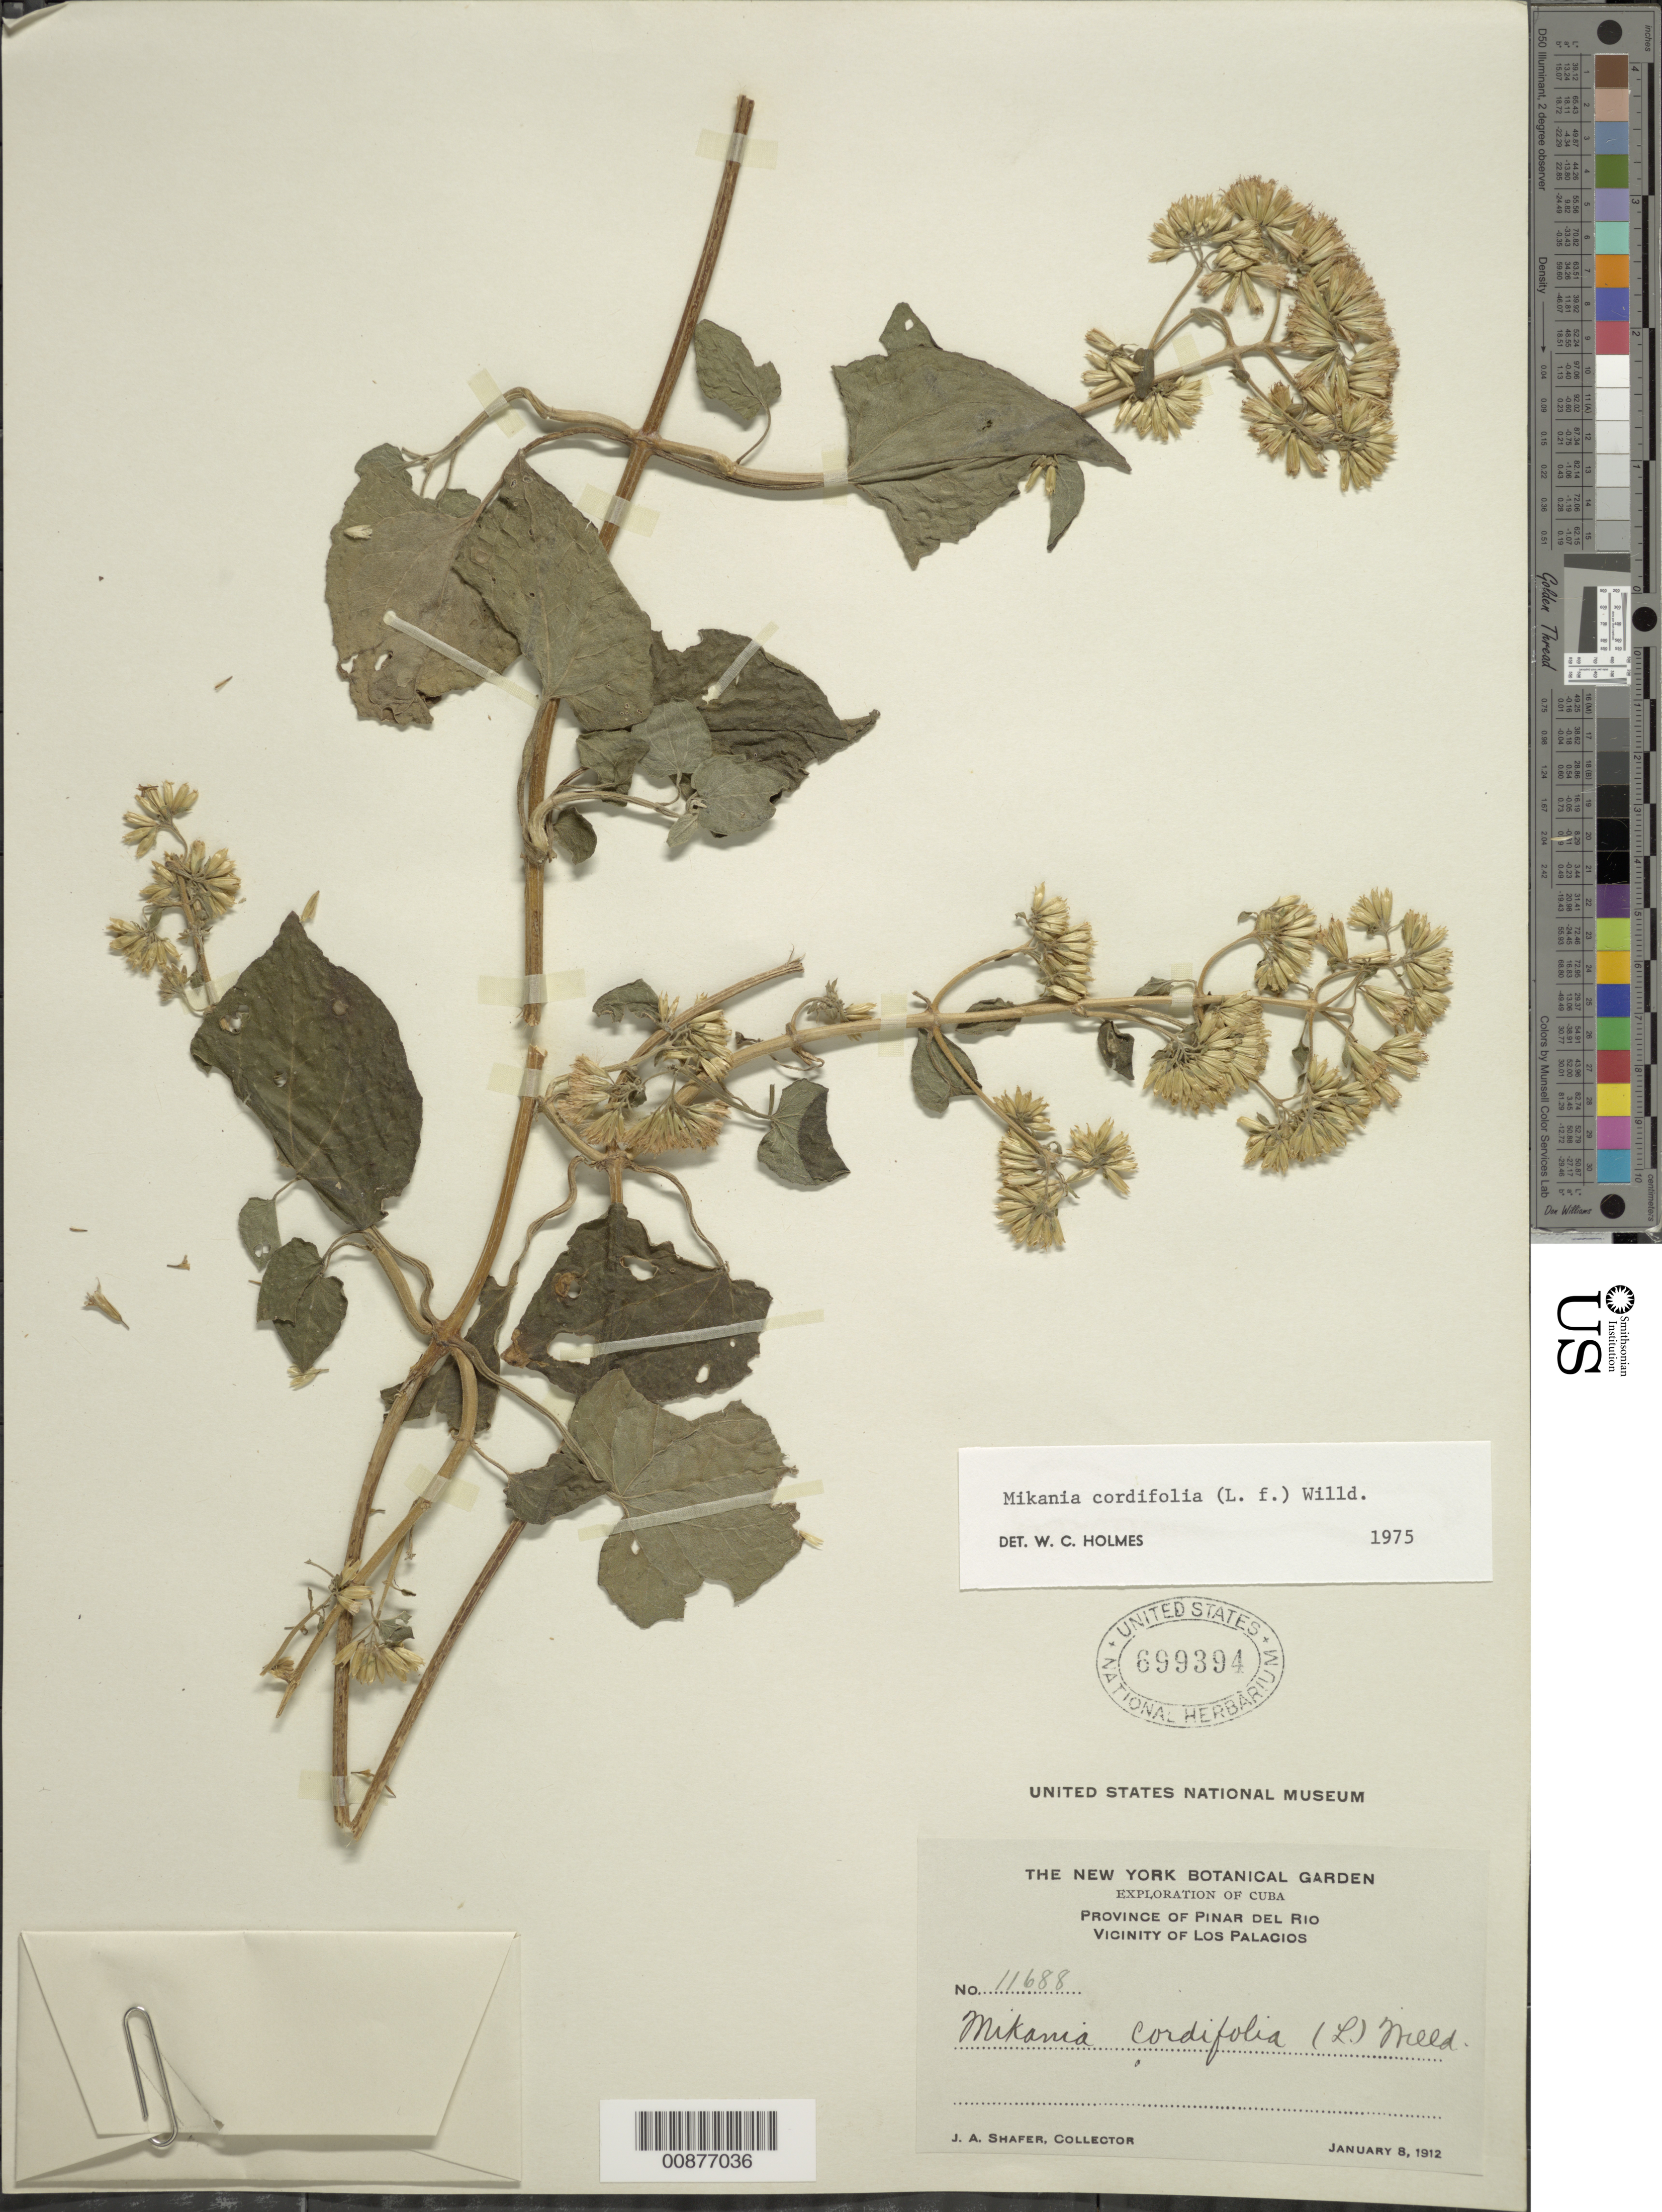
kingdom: Plantae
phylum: Tracheophyta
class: Magnoliopsida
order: Asterales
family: Asteraceae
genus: Mikania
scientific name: Mikania cordifolia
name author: Kunth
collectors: J. A. Shafer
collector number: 11688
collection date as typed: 08 Jan 1912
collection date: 1912-01-08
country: Cuba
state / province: Pinar del Río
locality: Vicinity of Los Palacios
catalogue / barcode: US 699394